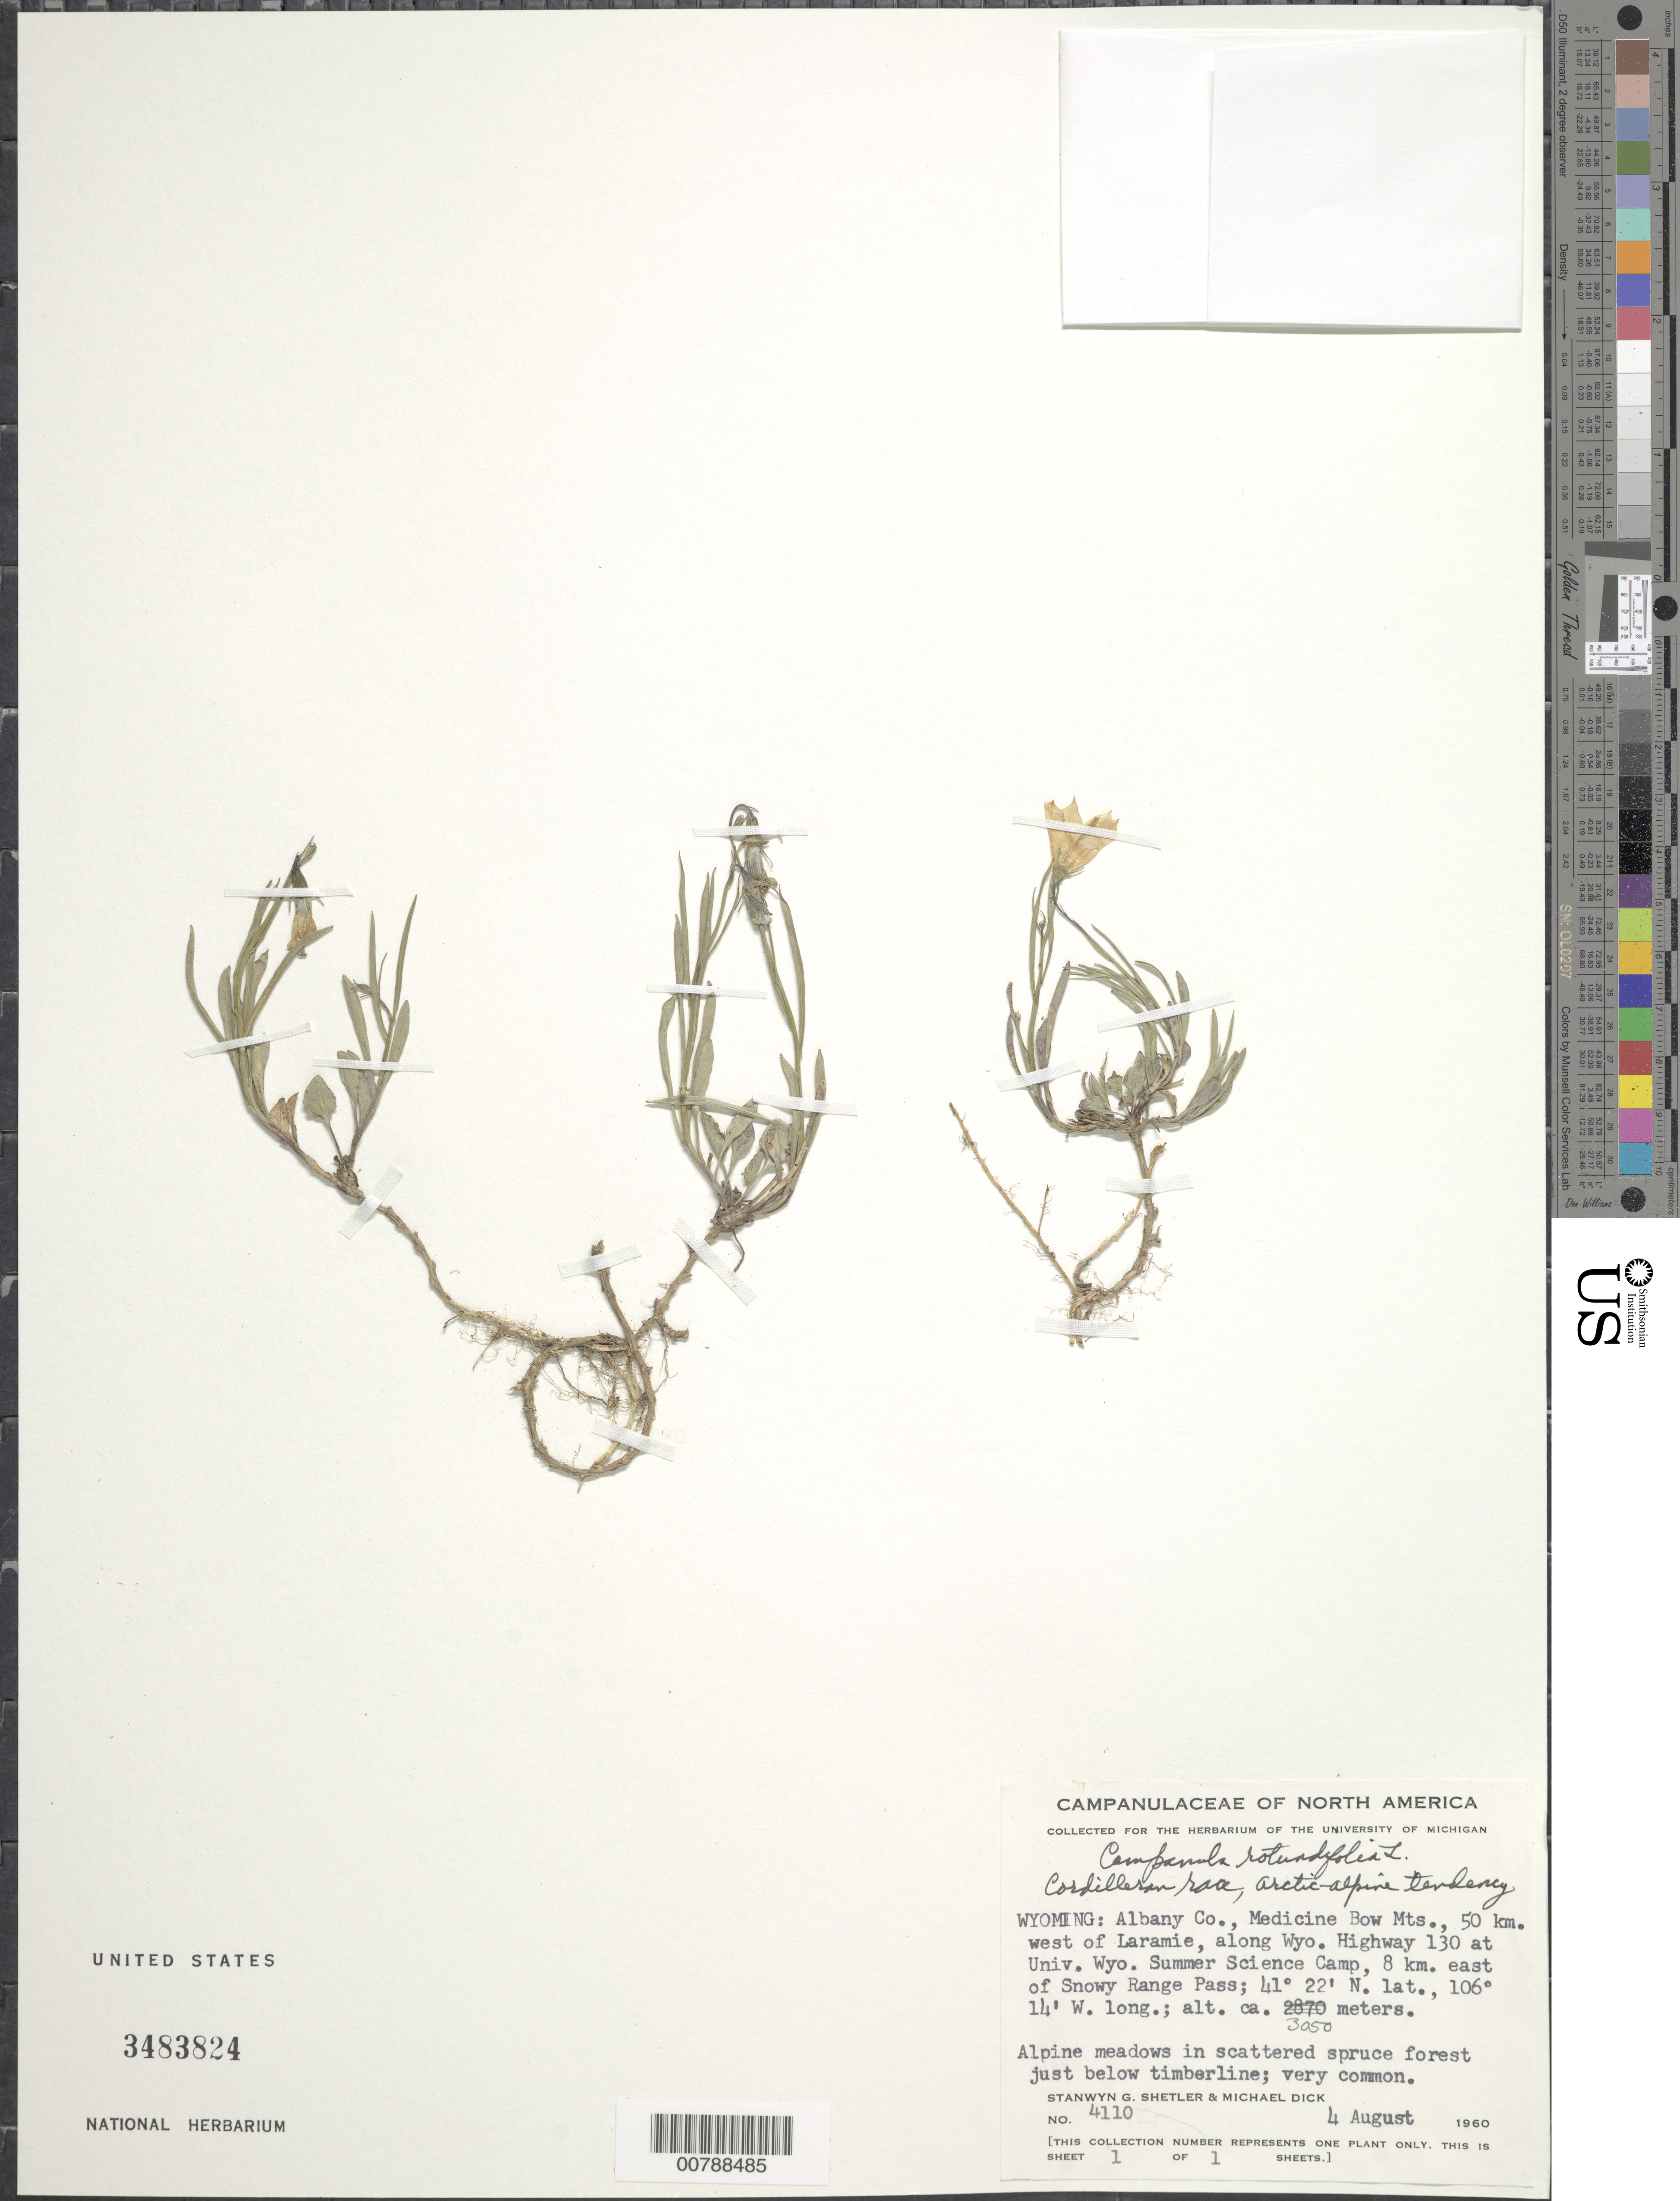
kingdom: Plantae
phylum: Tracheophyta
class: Magnoliopsida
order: Asterales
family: Campanulaceae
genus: Campanula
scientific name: Campanula rotundifolia L. Cordilleran race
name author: L.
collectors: S. Shetler & M. Dick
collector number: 4110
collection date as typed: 4 August 1960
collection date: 1960-08-04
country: United States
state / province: Wyoming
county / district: Albany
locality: Medicine Bow Mts., 50 km west of Laramie, along Wyo. Highway 130 at Univ. Wyo. Summer Science Camp, 8 km. east of Snowy Range Pass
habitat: Alpine meadows in scattered spruce forest just below timberline.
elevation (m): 3050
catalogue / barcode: US 3483824